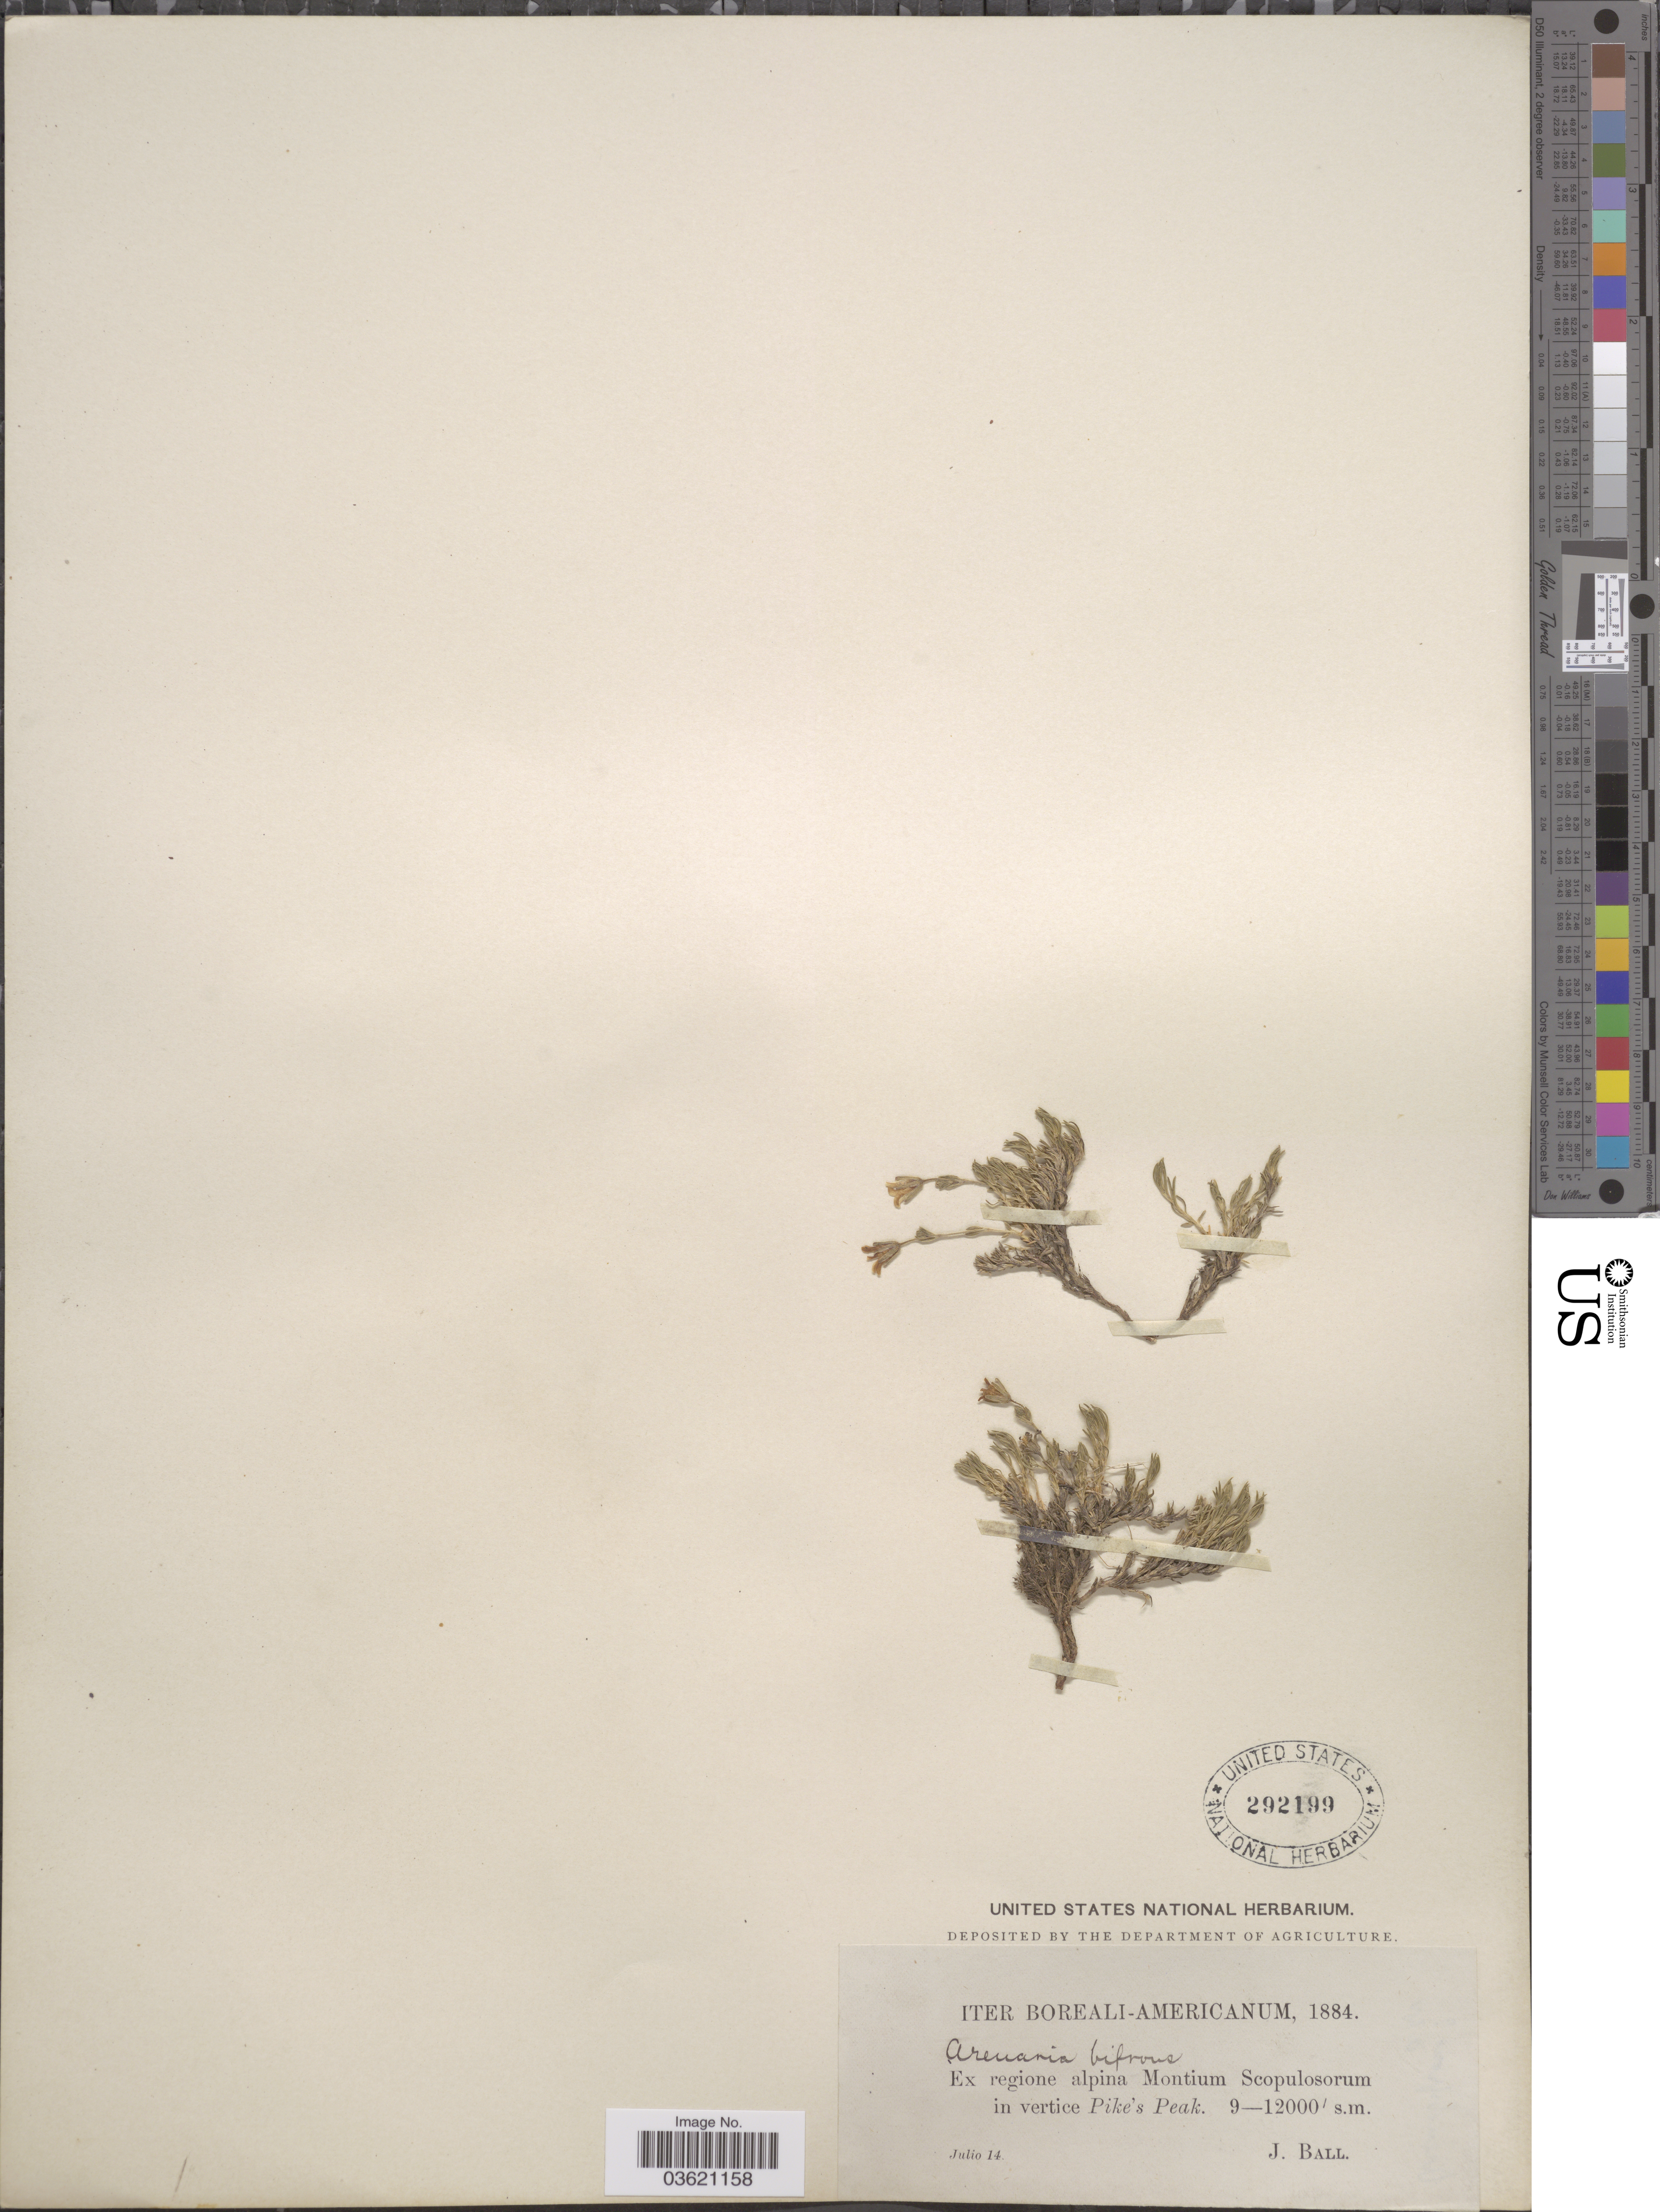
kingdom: Plantae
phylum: Tracheophyta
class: Magnoliopsida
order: Caryophyllales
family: Caryophyllaceae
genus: Cherleria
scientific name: Cherleria obtusiloba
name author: (Rydb.) A.J. Moore & Dillenb.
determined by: Strong, M. T., (US), Smithsonian Institution - National Museum of Natural History (UNITED STATES)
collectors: J. Ball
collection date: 1884-07-14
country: United States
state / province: Colorado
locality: Ex regione alpina Montium Scopulosorum in vertice Pike's Peak.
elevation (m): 9000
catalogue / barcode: US 292199